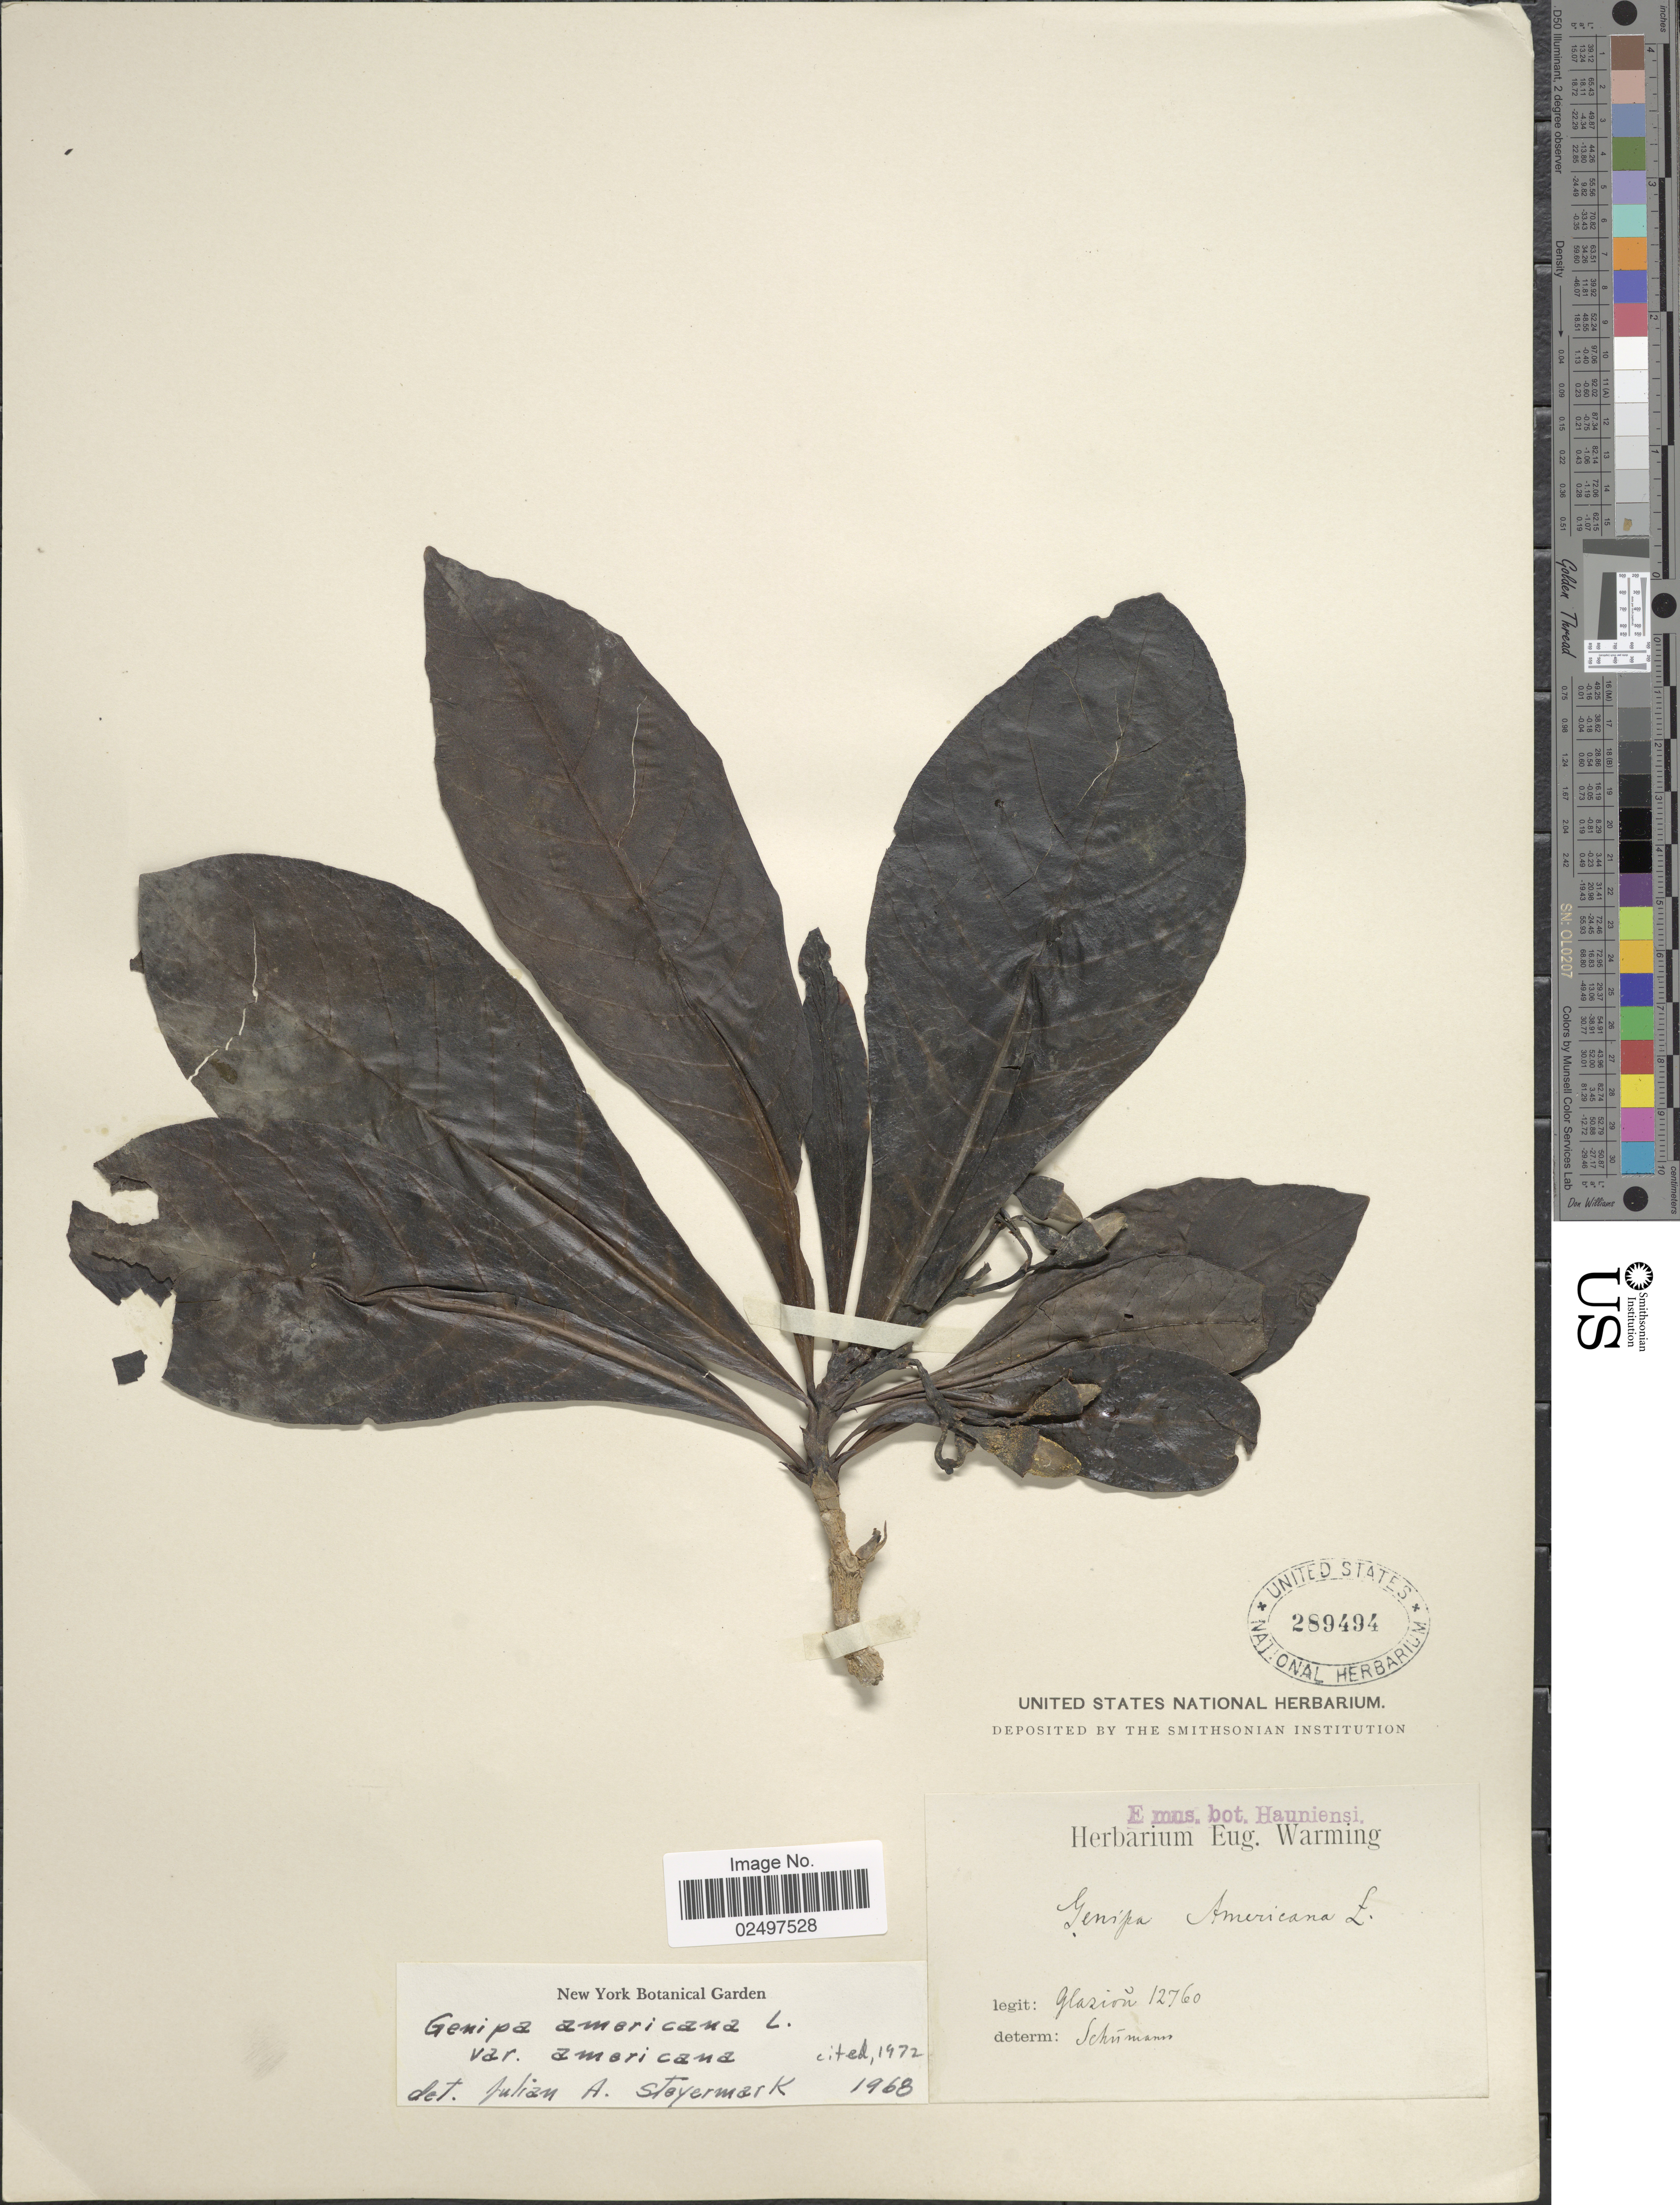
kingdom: Plantae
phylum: Tracheophyta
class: Magnoliopsida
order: Gentianales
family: Rubiaceae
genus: Genipa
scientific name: Genipa americana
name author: L.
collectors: Glaziou, --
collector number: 12760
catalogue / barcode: US 289494